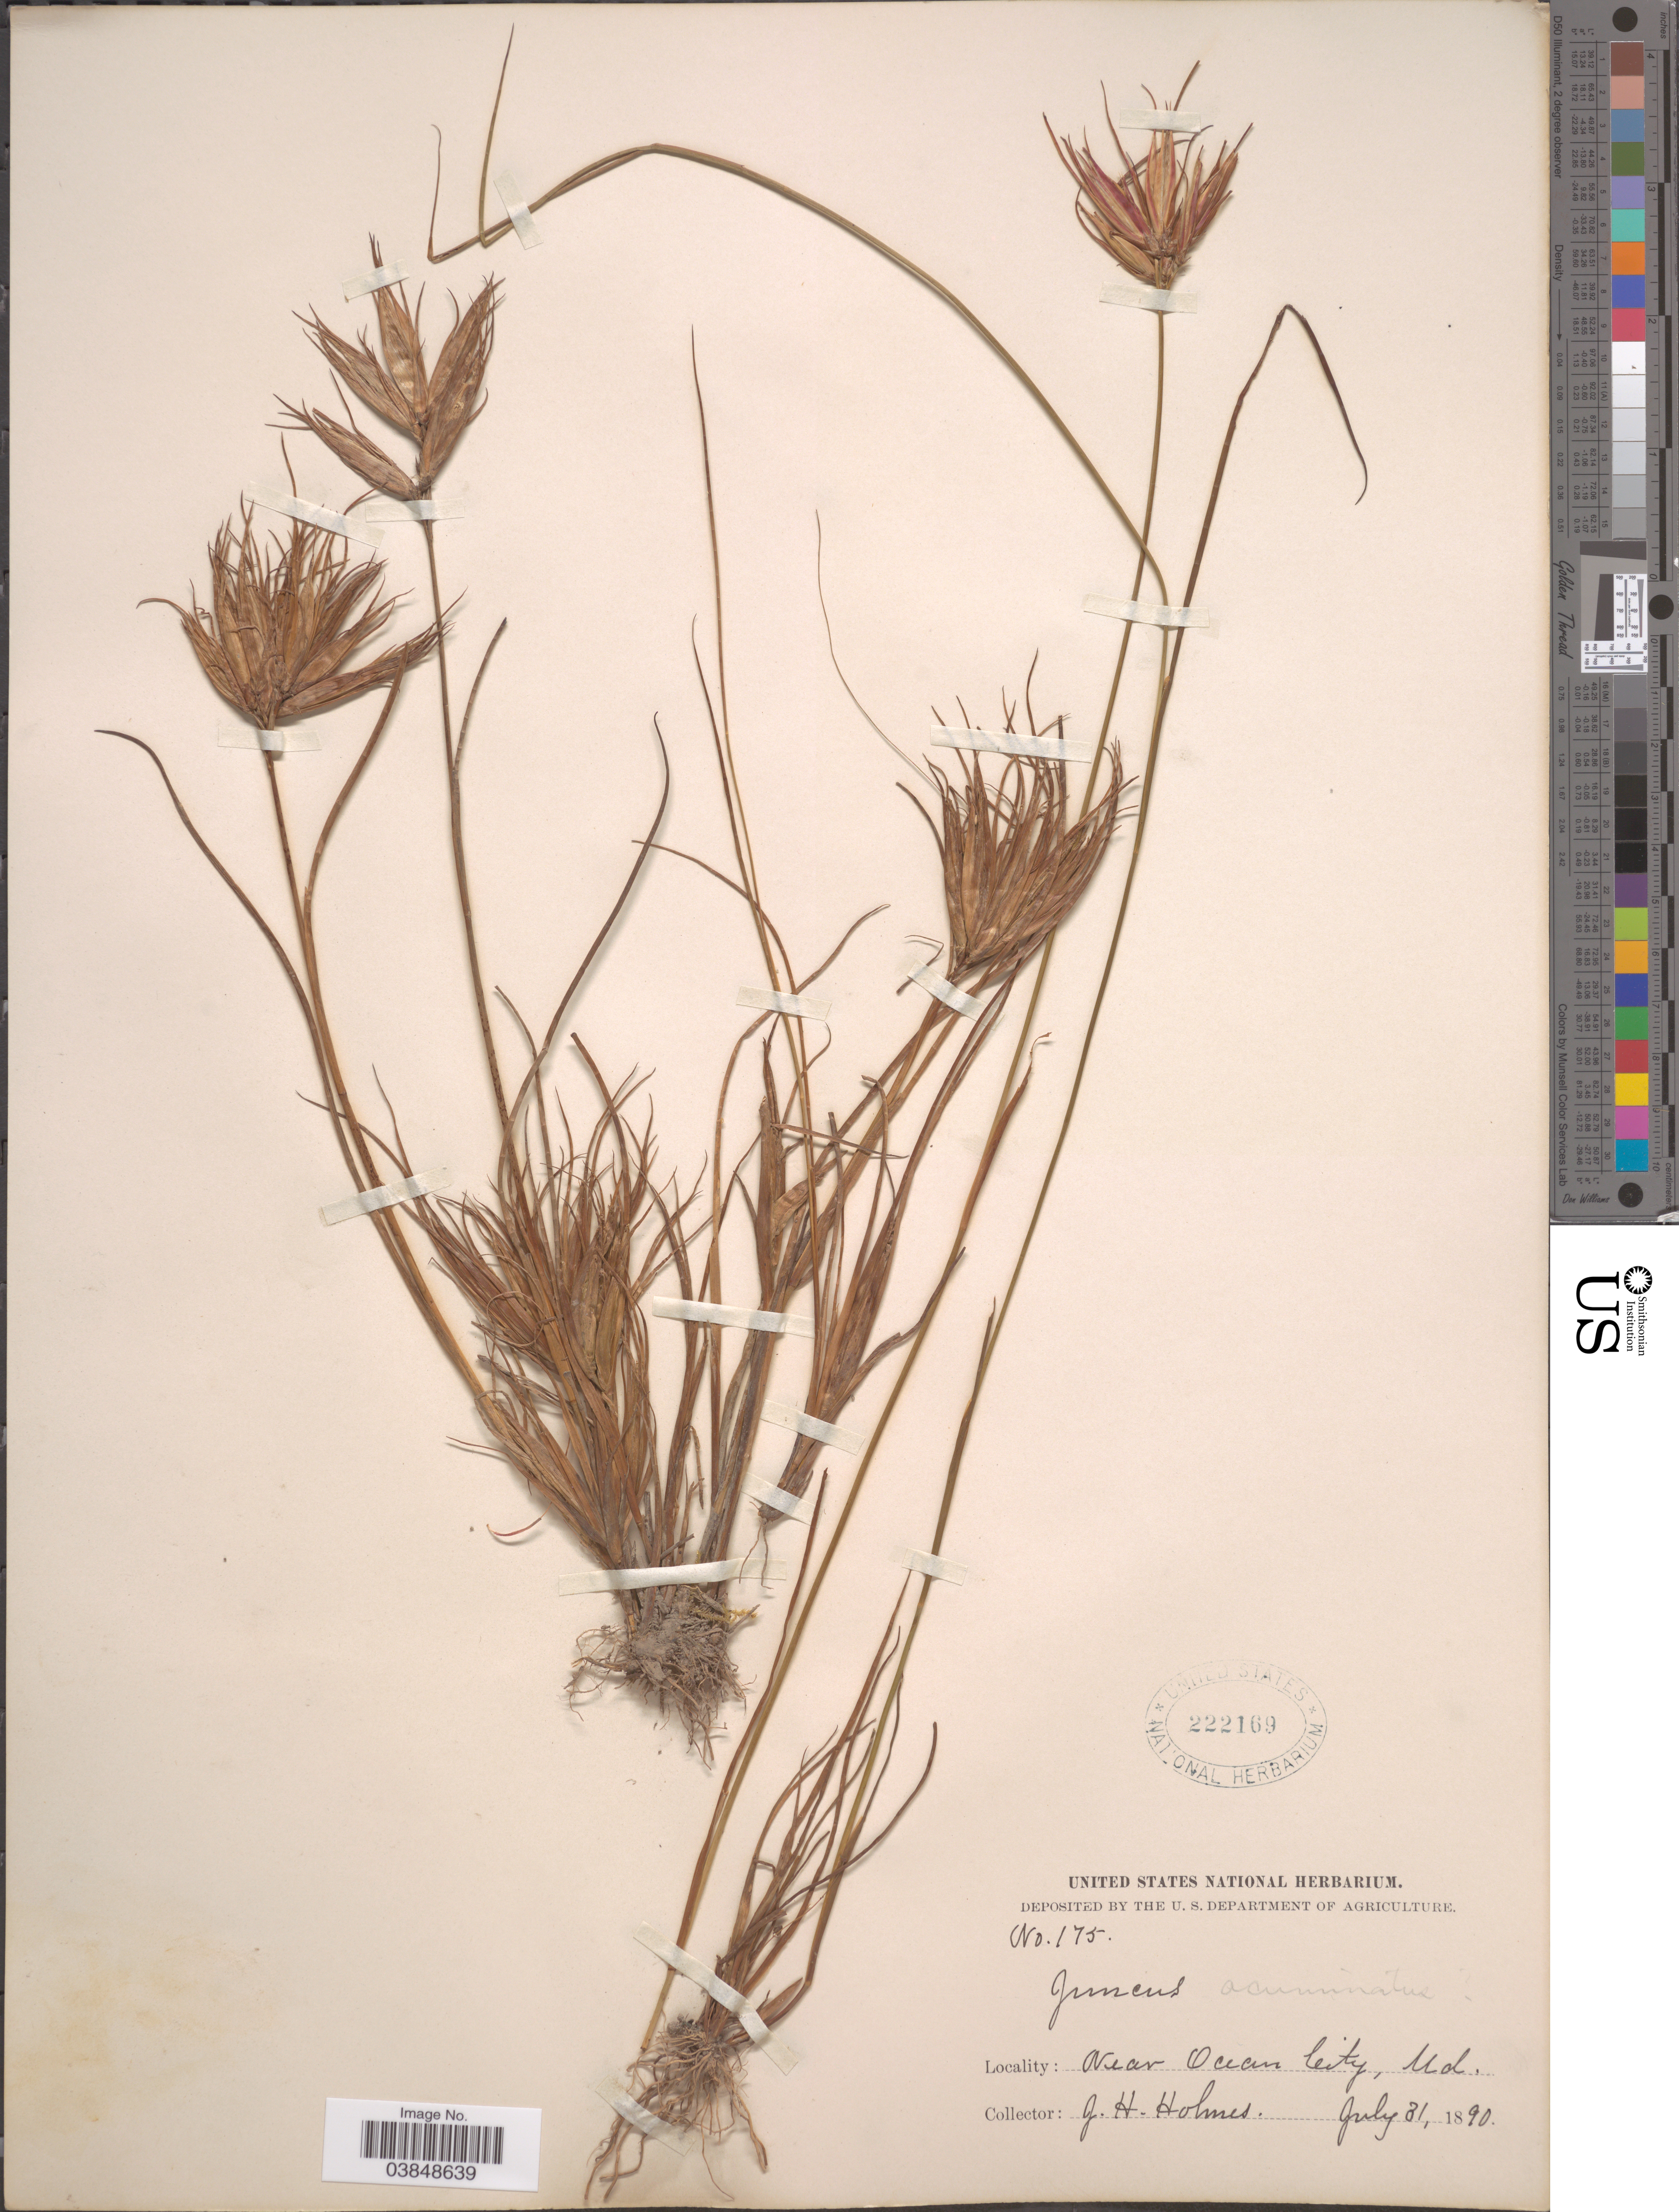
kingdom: Plantae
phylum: Tracheophyta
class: Liliopsida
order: Poales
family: Juncaceae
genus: Juncus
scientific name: Juncus acuminatus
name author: Michx.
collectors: J. Holmes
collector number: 175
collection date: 1890-07-31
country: United States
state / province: Maryland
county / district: Worcester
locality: Near Ocean City.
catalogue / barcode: US 222169